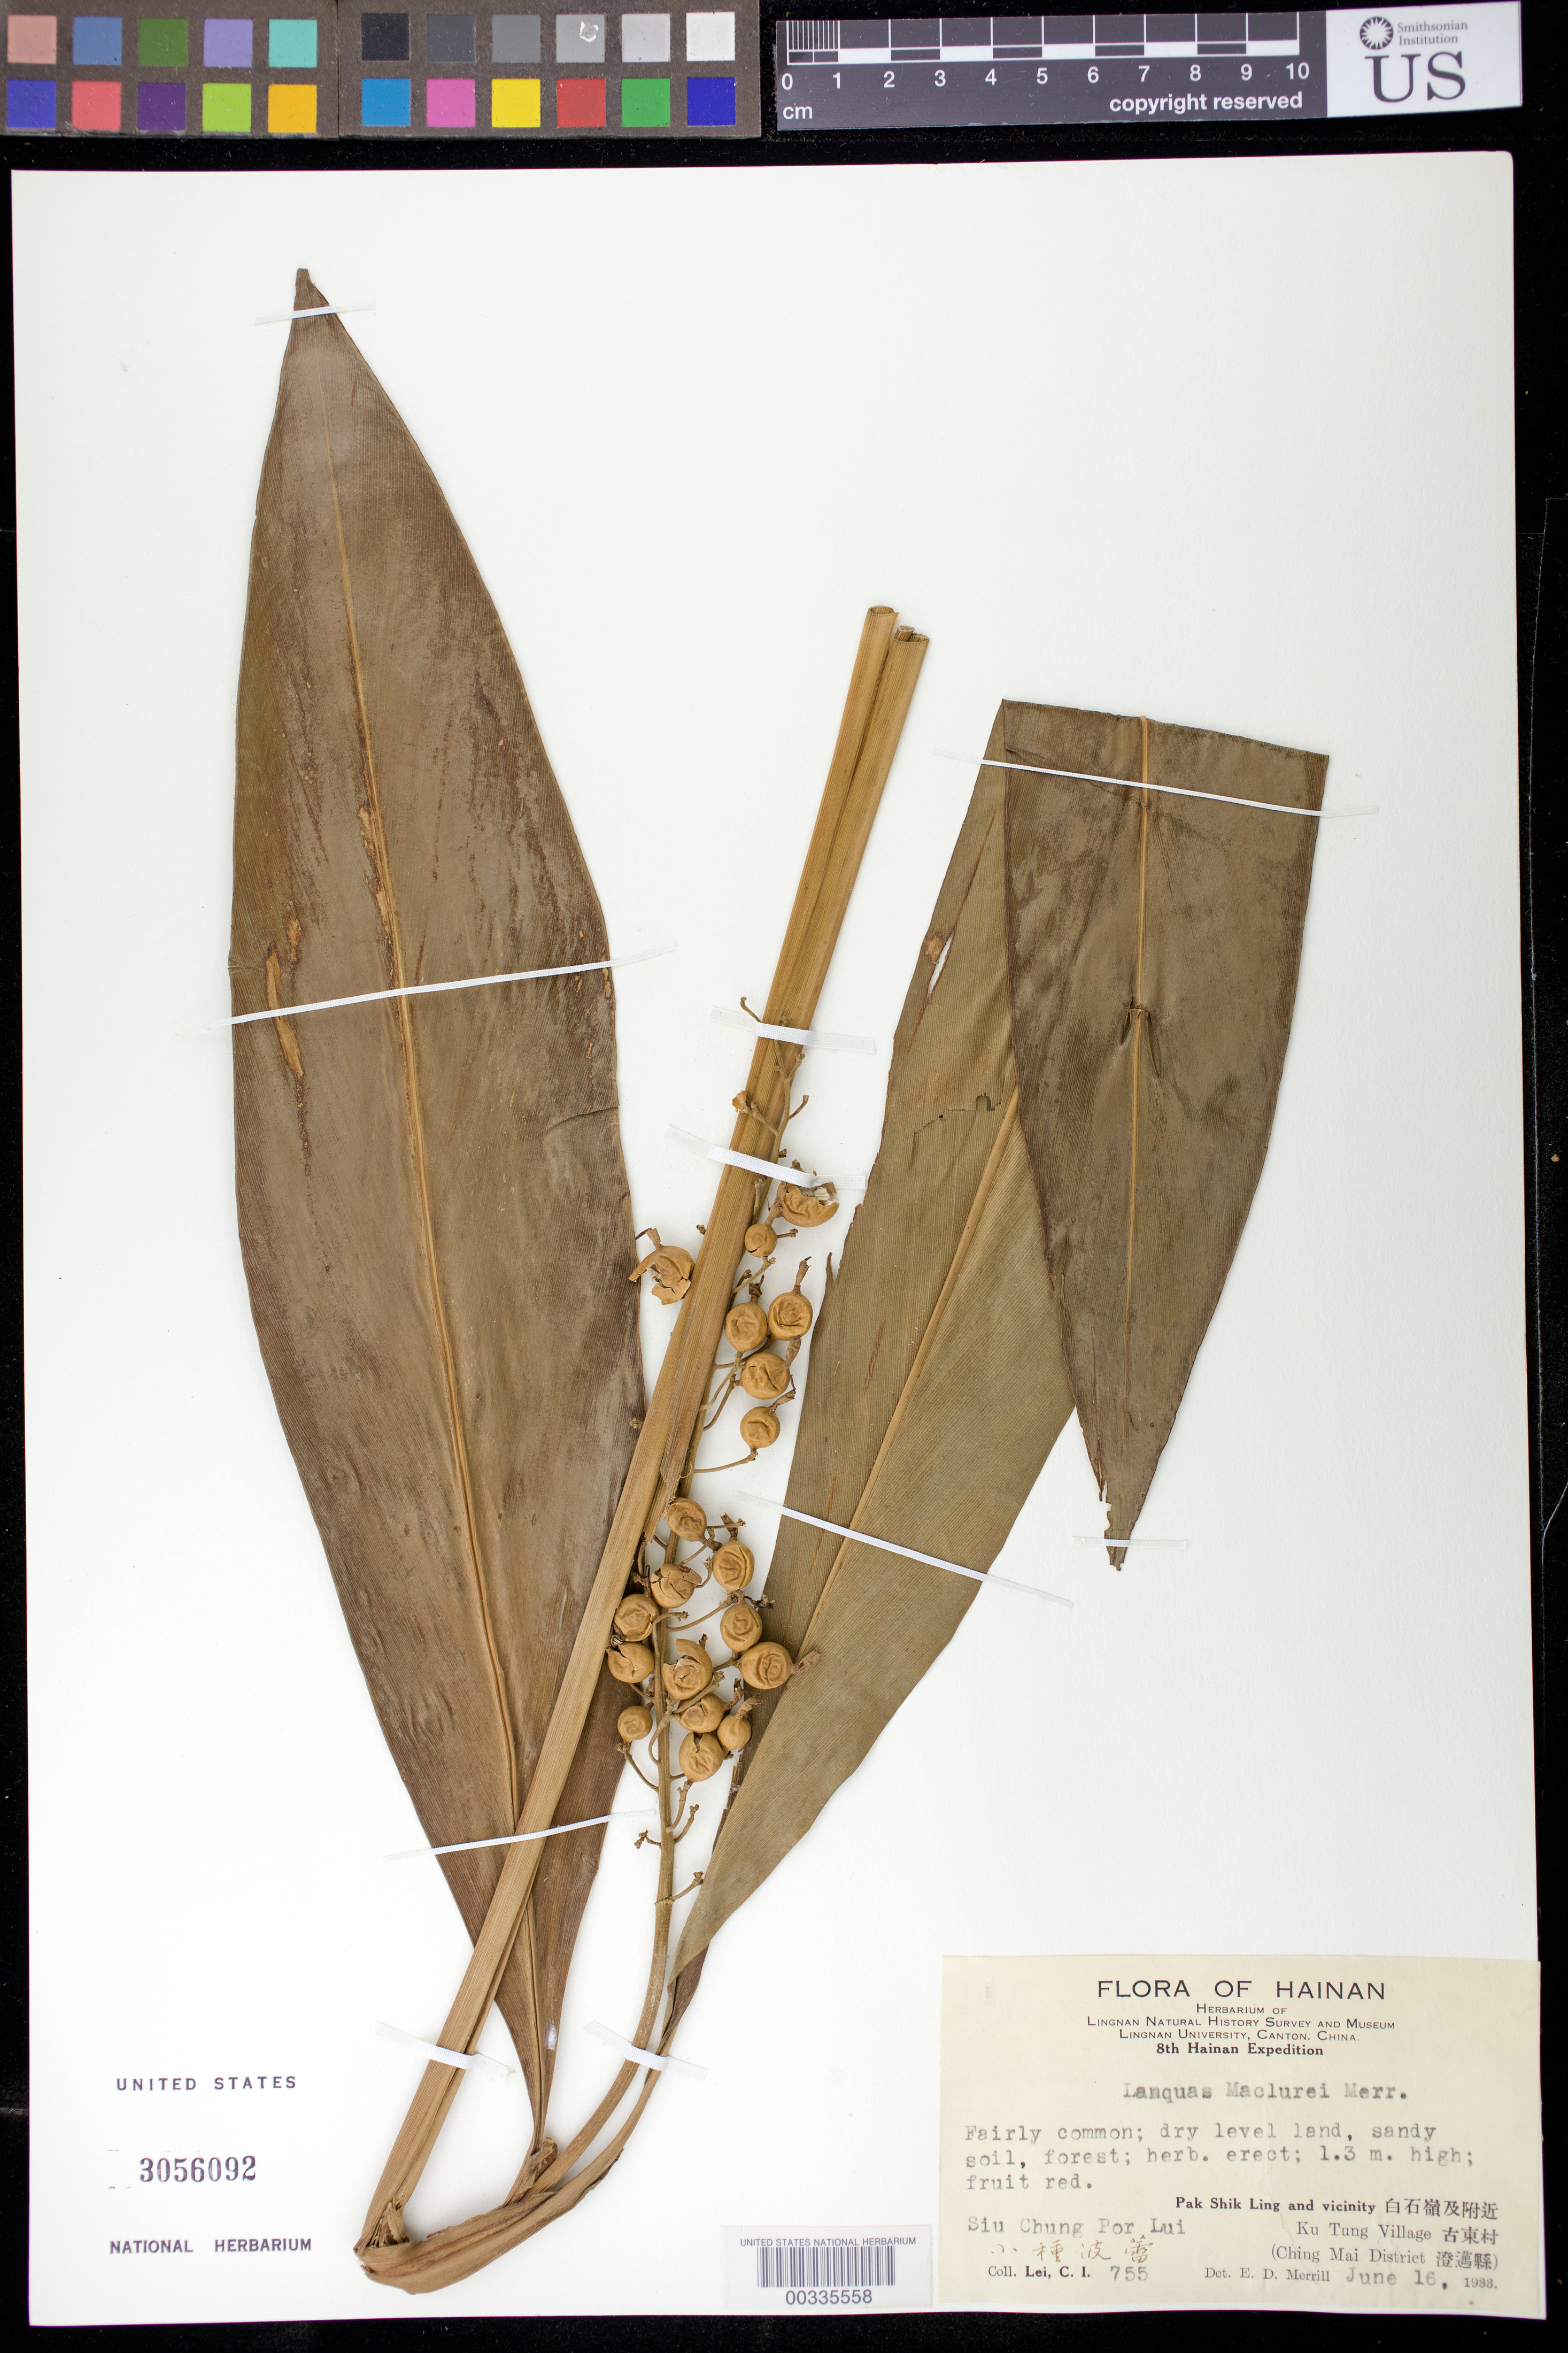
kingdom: Plantae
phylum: Tracheophyta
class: Liliopsida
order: Zingiberales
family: Zingiberaceae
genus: Alpinia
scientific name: Alpinia maclurei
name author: Merr.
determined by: Merrill, Elmer D.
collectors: C. I. Lei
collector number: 755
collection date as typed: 16 Jun 1933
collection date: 1933-06-16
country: China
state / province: Hainan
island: Hainan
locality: Flora of hainan, siu chung por lui, pak shik ling and vicinity, ku tung village, (ching mai dist)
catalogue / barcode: US 3056092